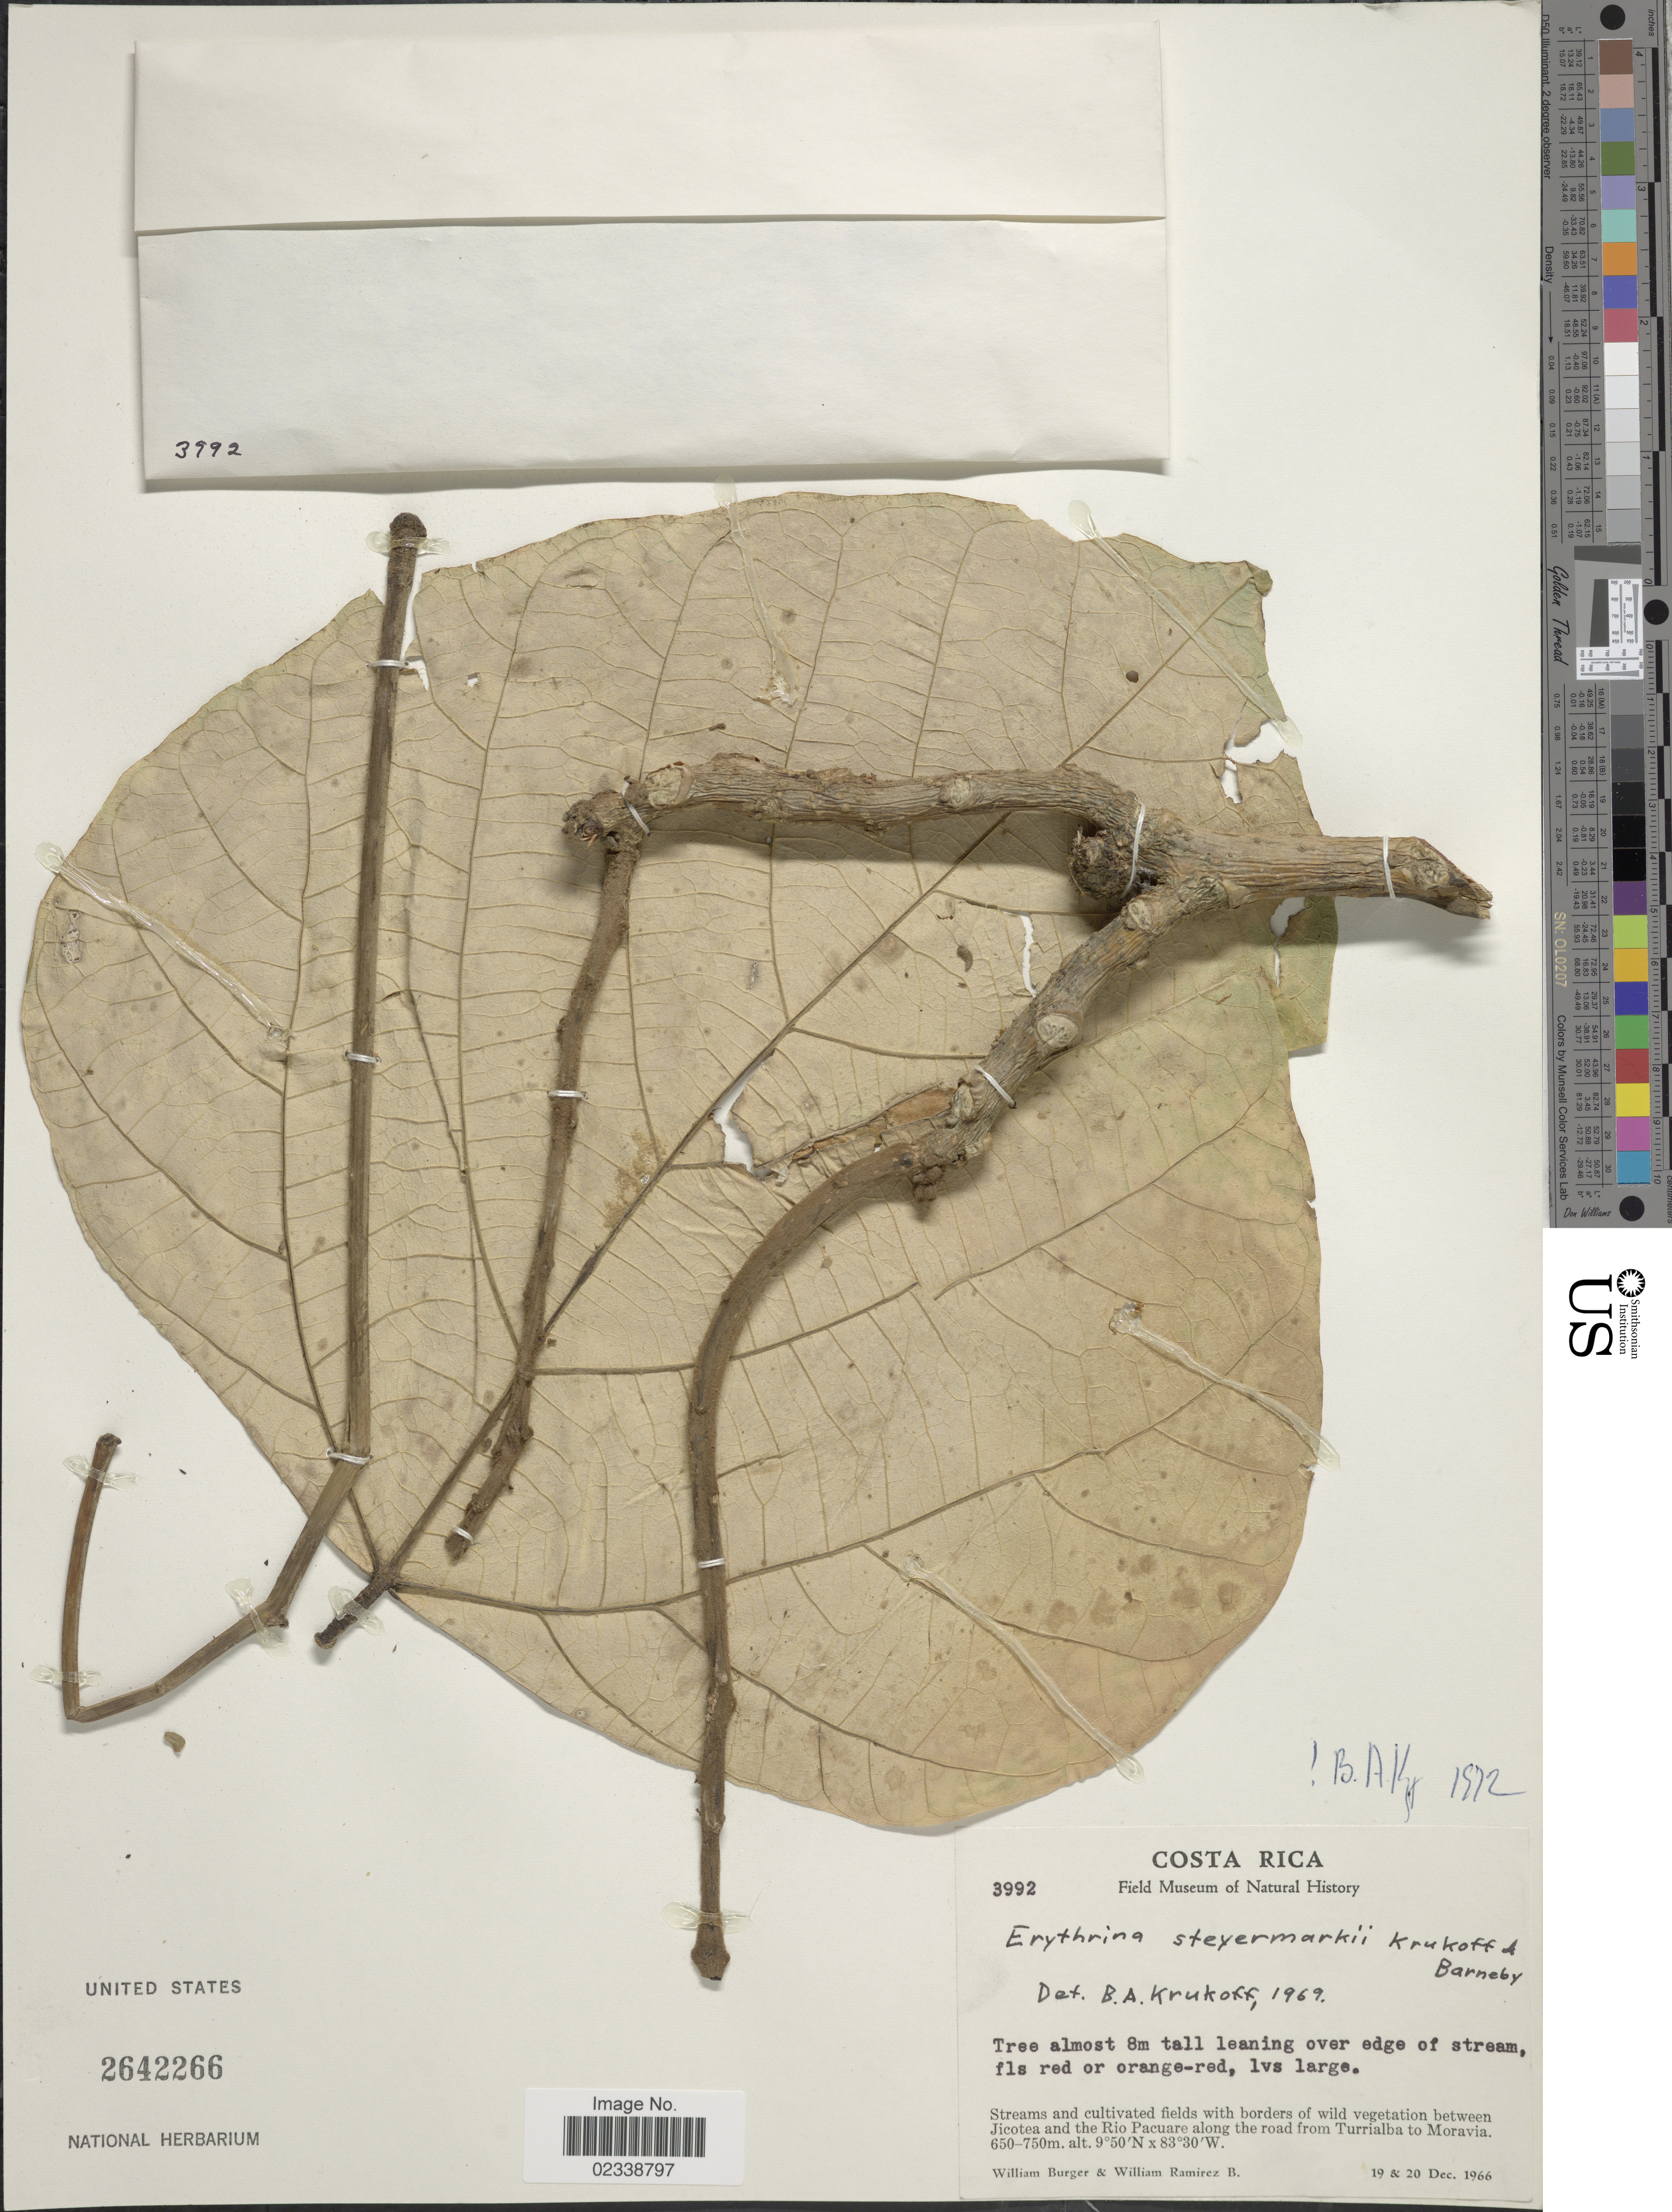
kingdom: Plantae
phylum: Tracheophyta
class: Magnoliopsida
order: Fabales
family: Fabaceae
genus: Erythrina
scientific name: Erythrina steyermarkii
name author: Krukoff & Barneby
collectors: W. Buger & W. Ramirez B.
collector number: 3992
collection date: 1966-12-19/1966-12-20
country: Costa Rica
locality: Between Jicotea and the Rio Pacuare along the road from Turrialba to Moravia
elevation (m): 650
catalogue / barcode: US 2642266